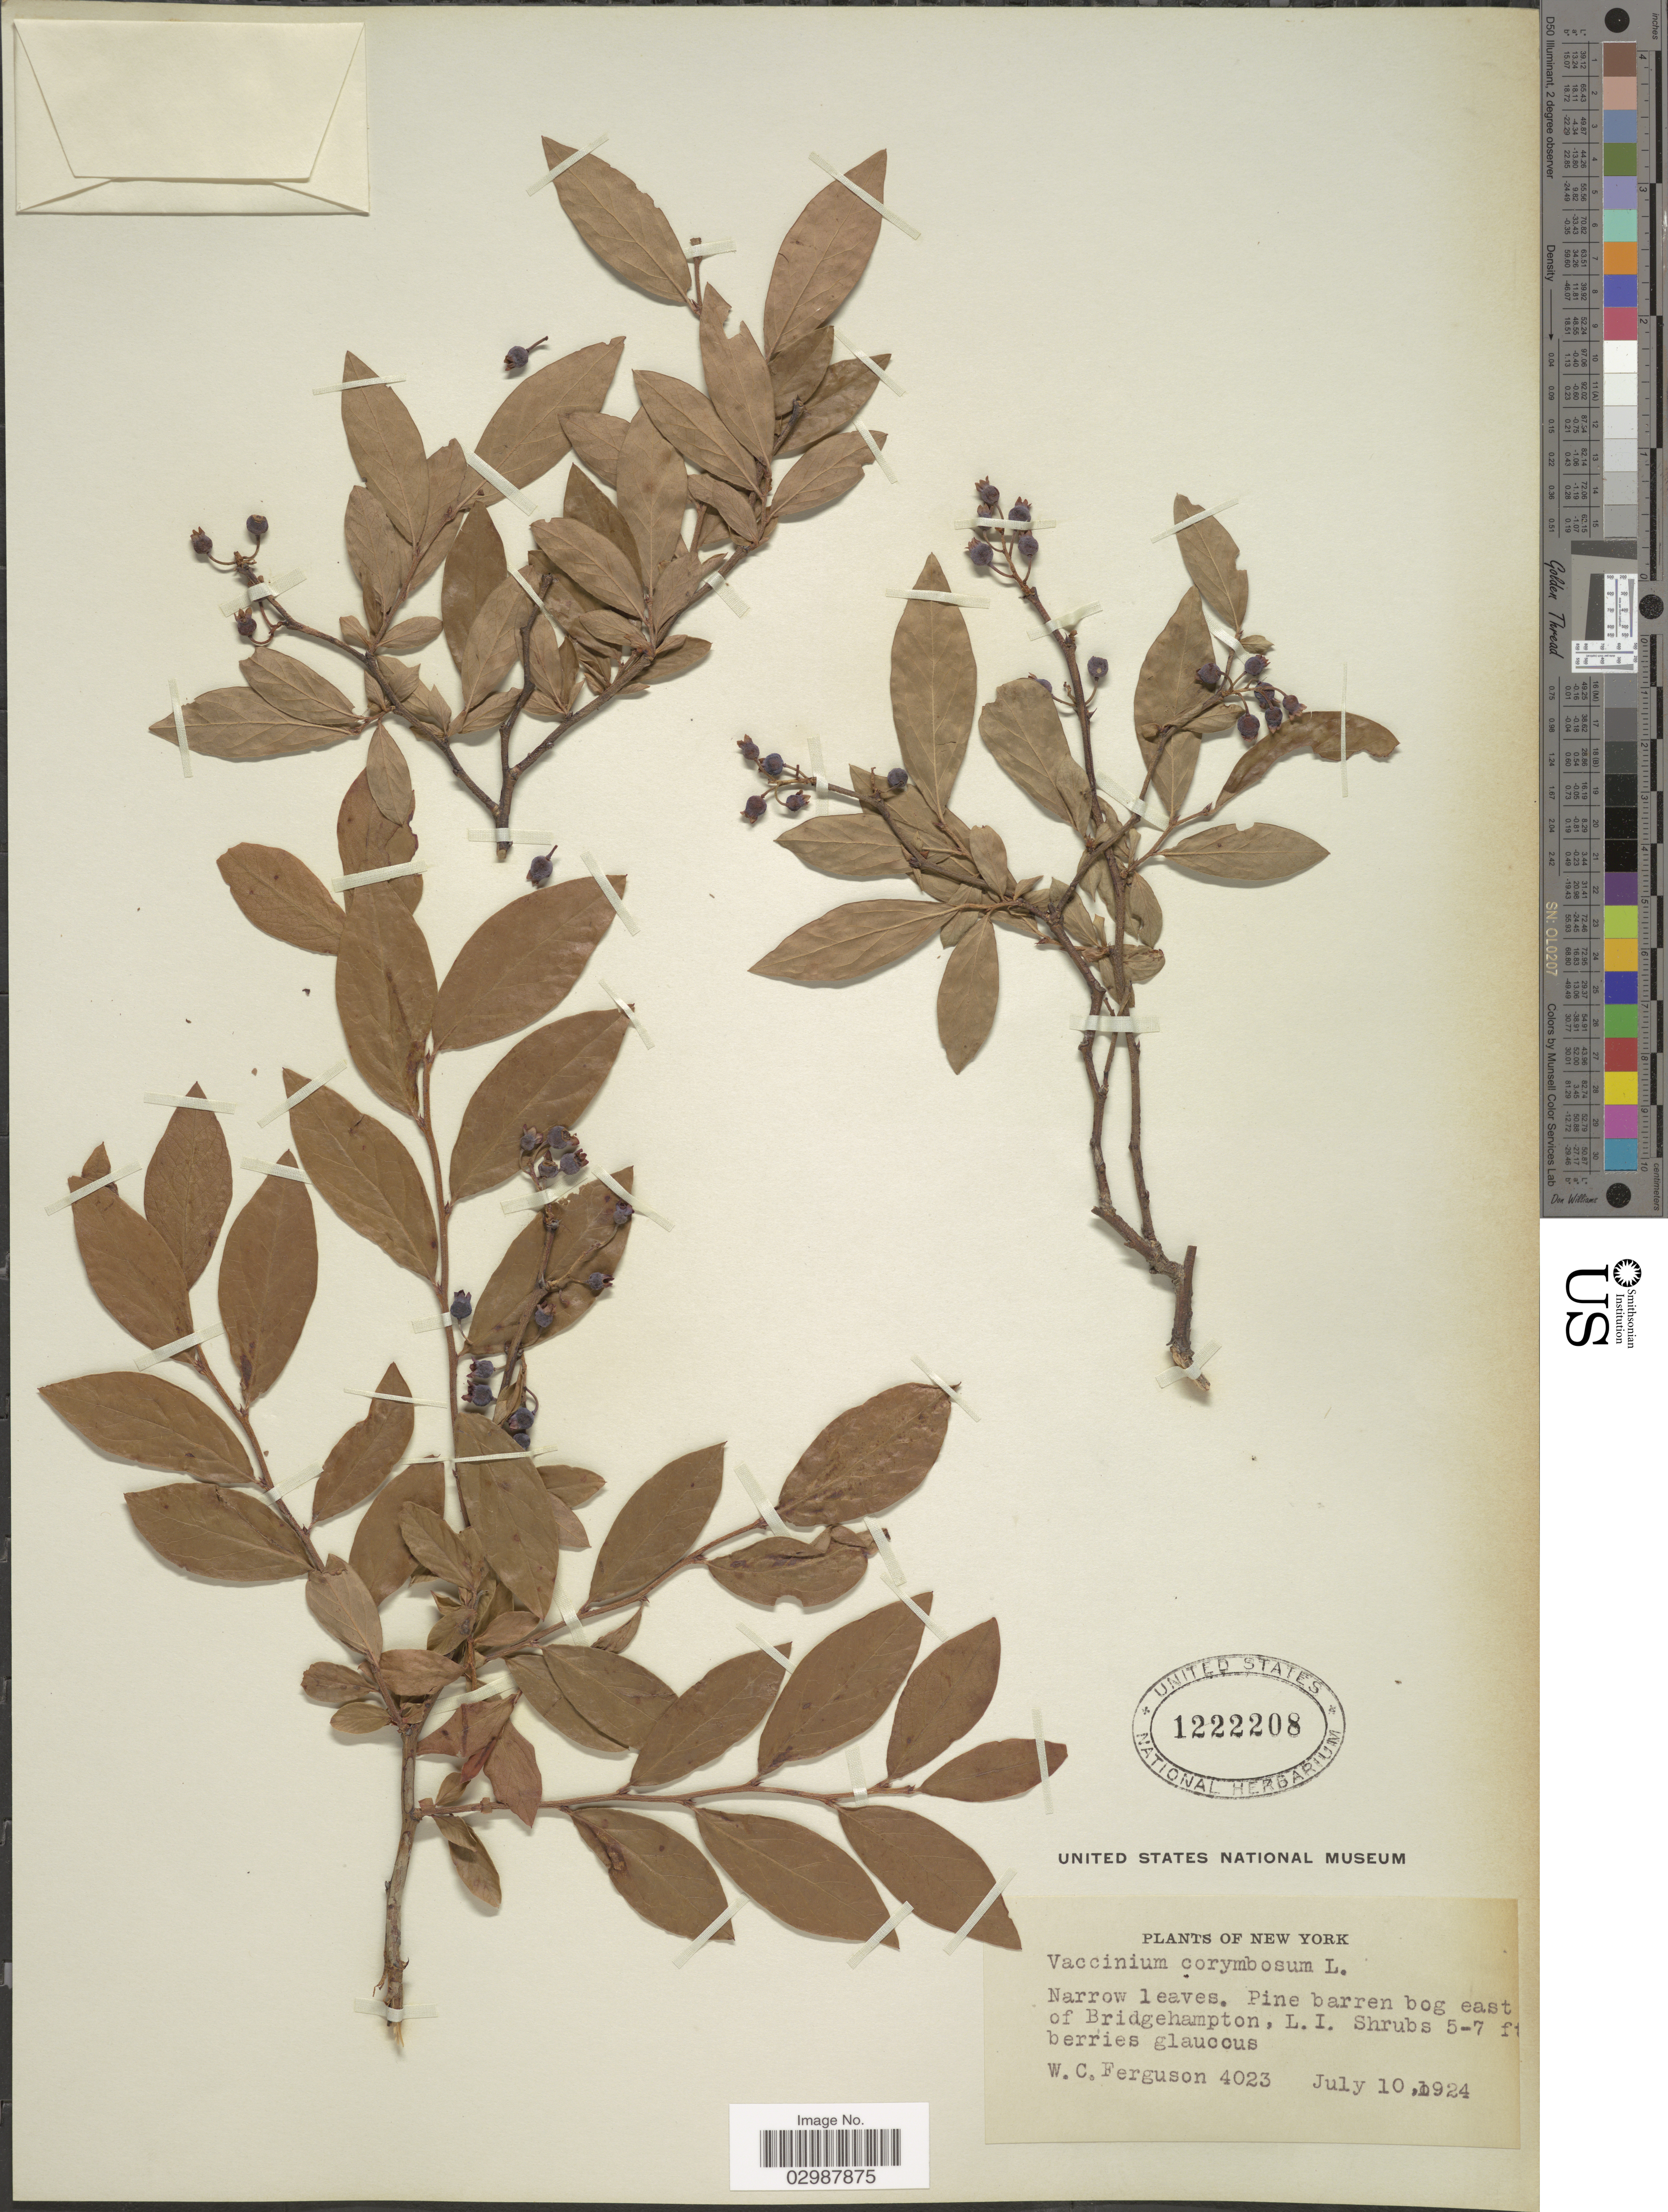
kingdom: Plantae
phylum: Tracheophyta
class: Magnoliopsida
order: Ericales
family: Ericaceae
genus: Vaccinium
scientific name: Vaccinium corymbosum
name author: L.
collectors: W. Ferguson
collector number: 4023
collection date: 1924-07-10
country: United States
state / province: New York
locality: Pine barren bog east of Bridgehampton, L. I.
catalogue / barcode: US 1222208